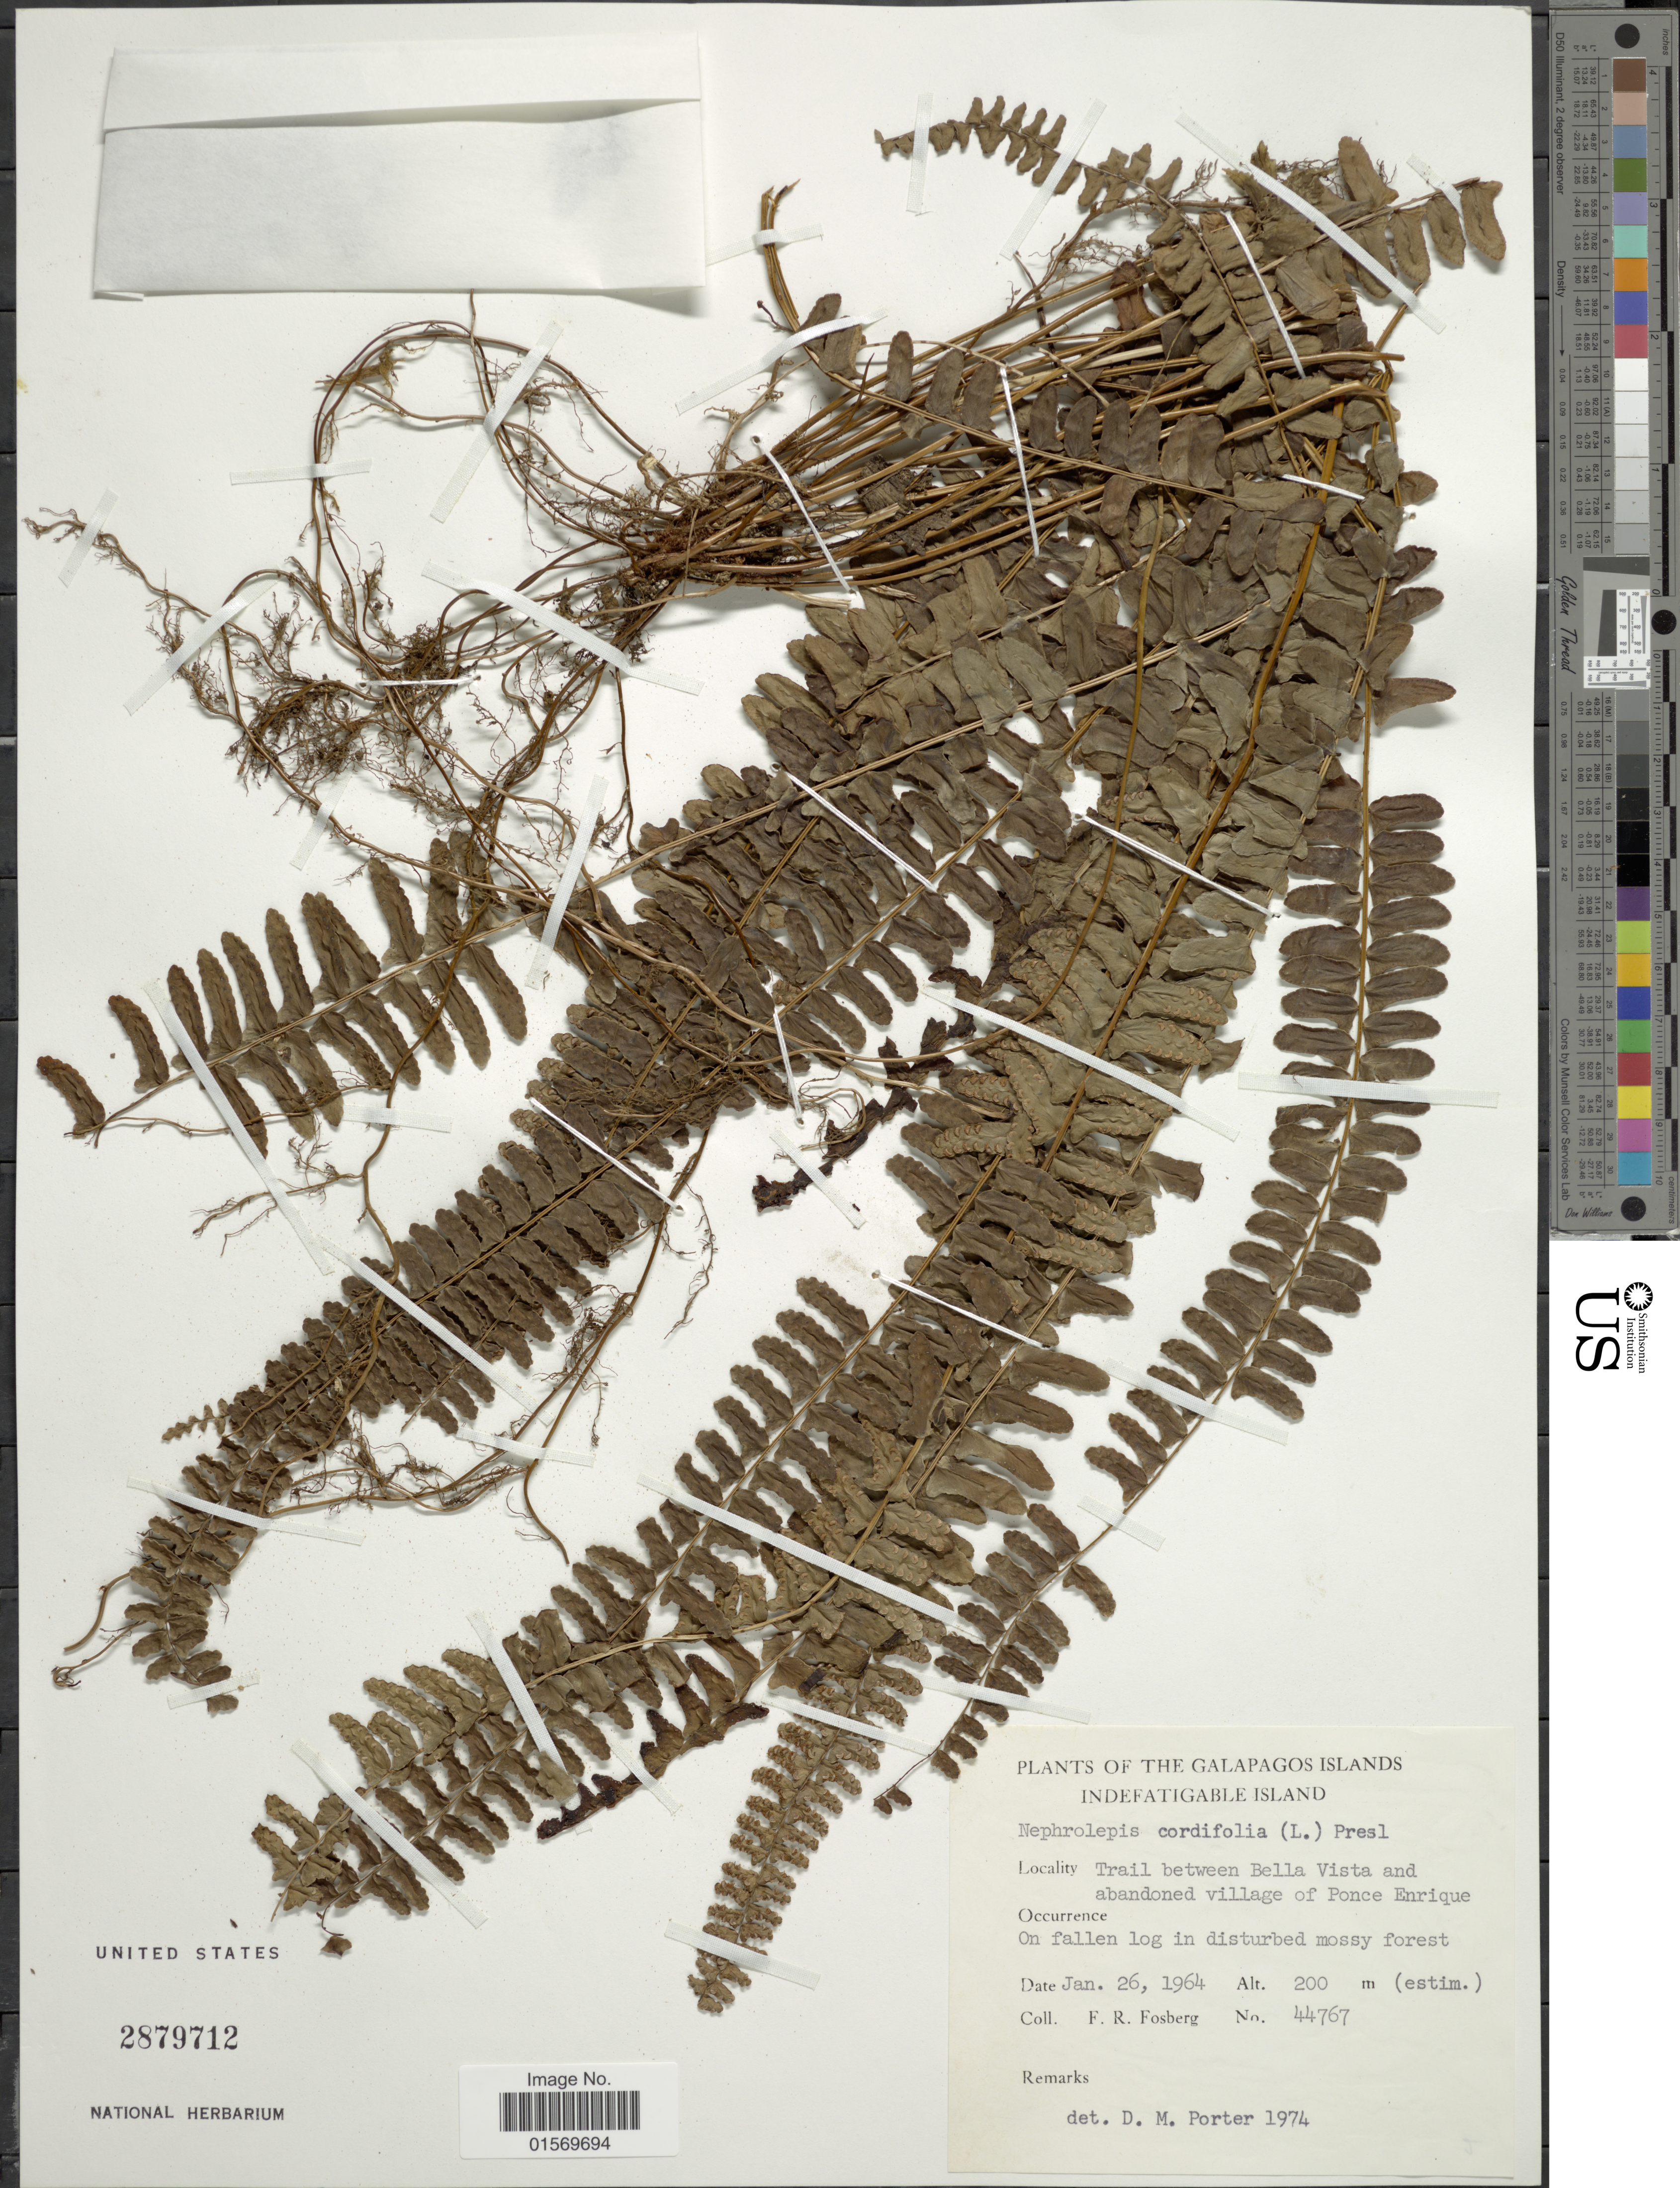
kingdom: Plantae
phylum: Tracheophyta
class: Polypodiopsida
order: Polypodiales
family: Nephrolepidaceae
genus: Nephrolepis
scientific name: Nephrolepis cordifolia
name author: (L.) C. Presl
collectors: F. R. Fosberg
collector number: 44767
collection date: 1964-01-26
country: Ecuador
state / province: Colón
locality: Galapagos Islands, Indefatigable Island, trail between Bella Vista and abandoned village of Ponce Enrique.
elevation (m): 200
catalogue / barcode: US 2879712